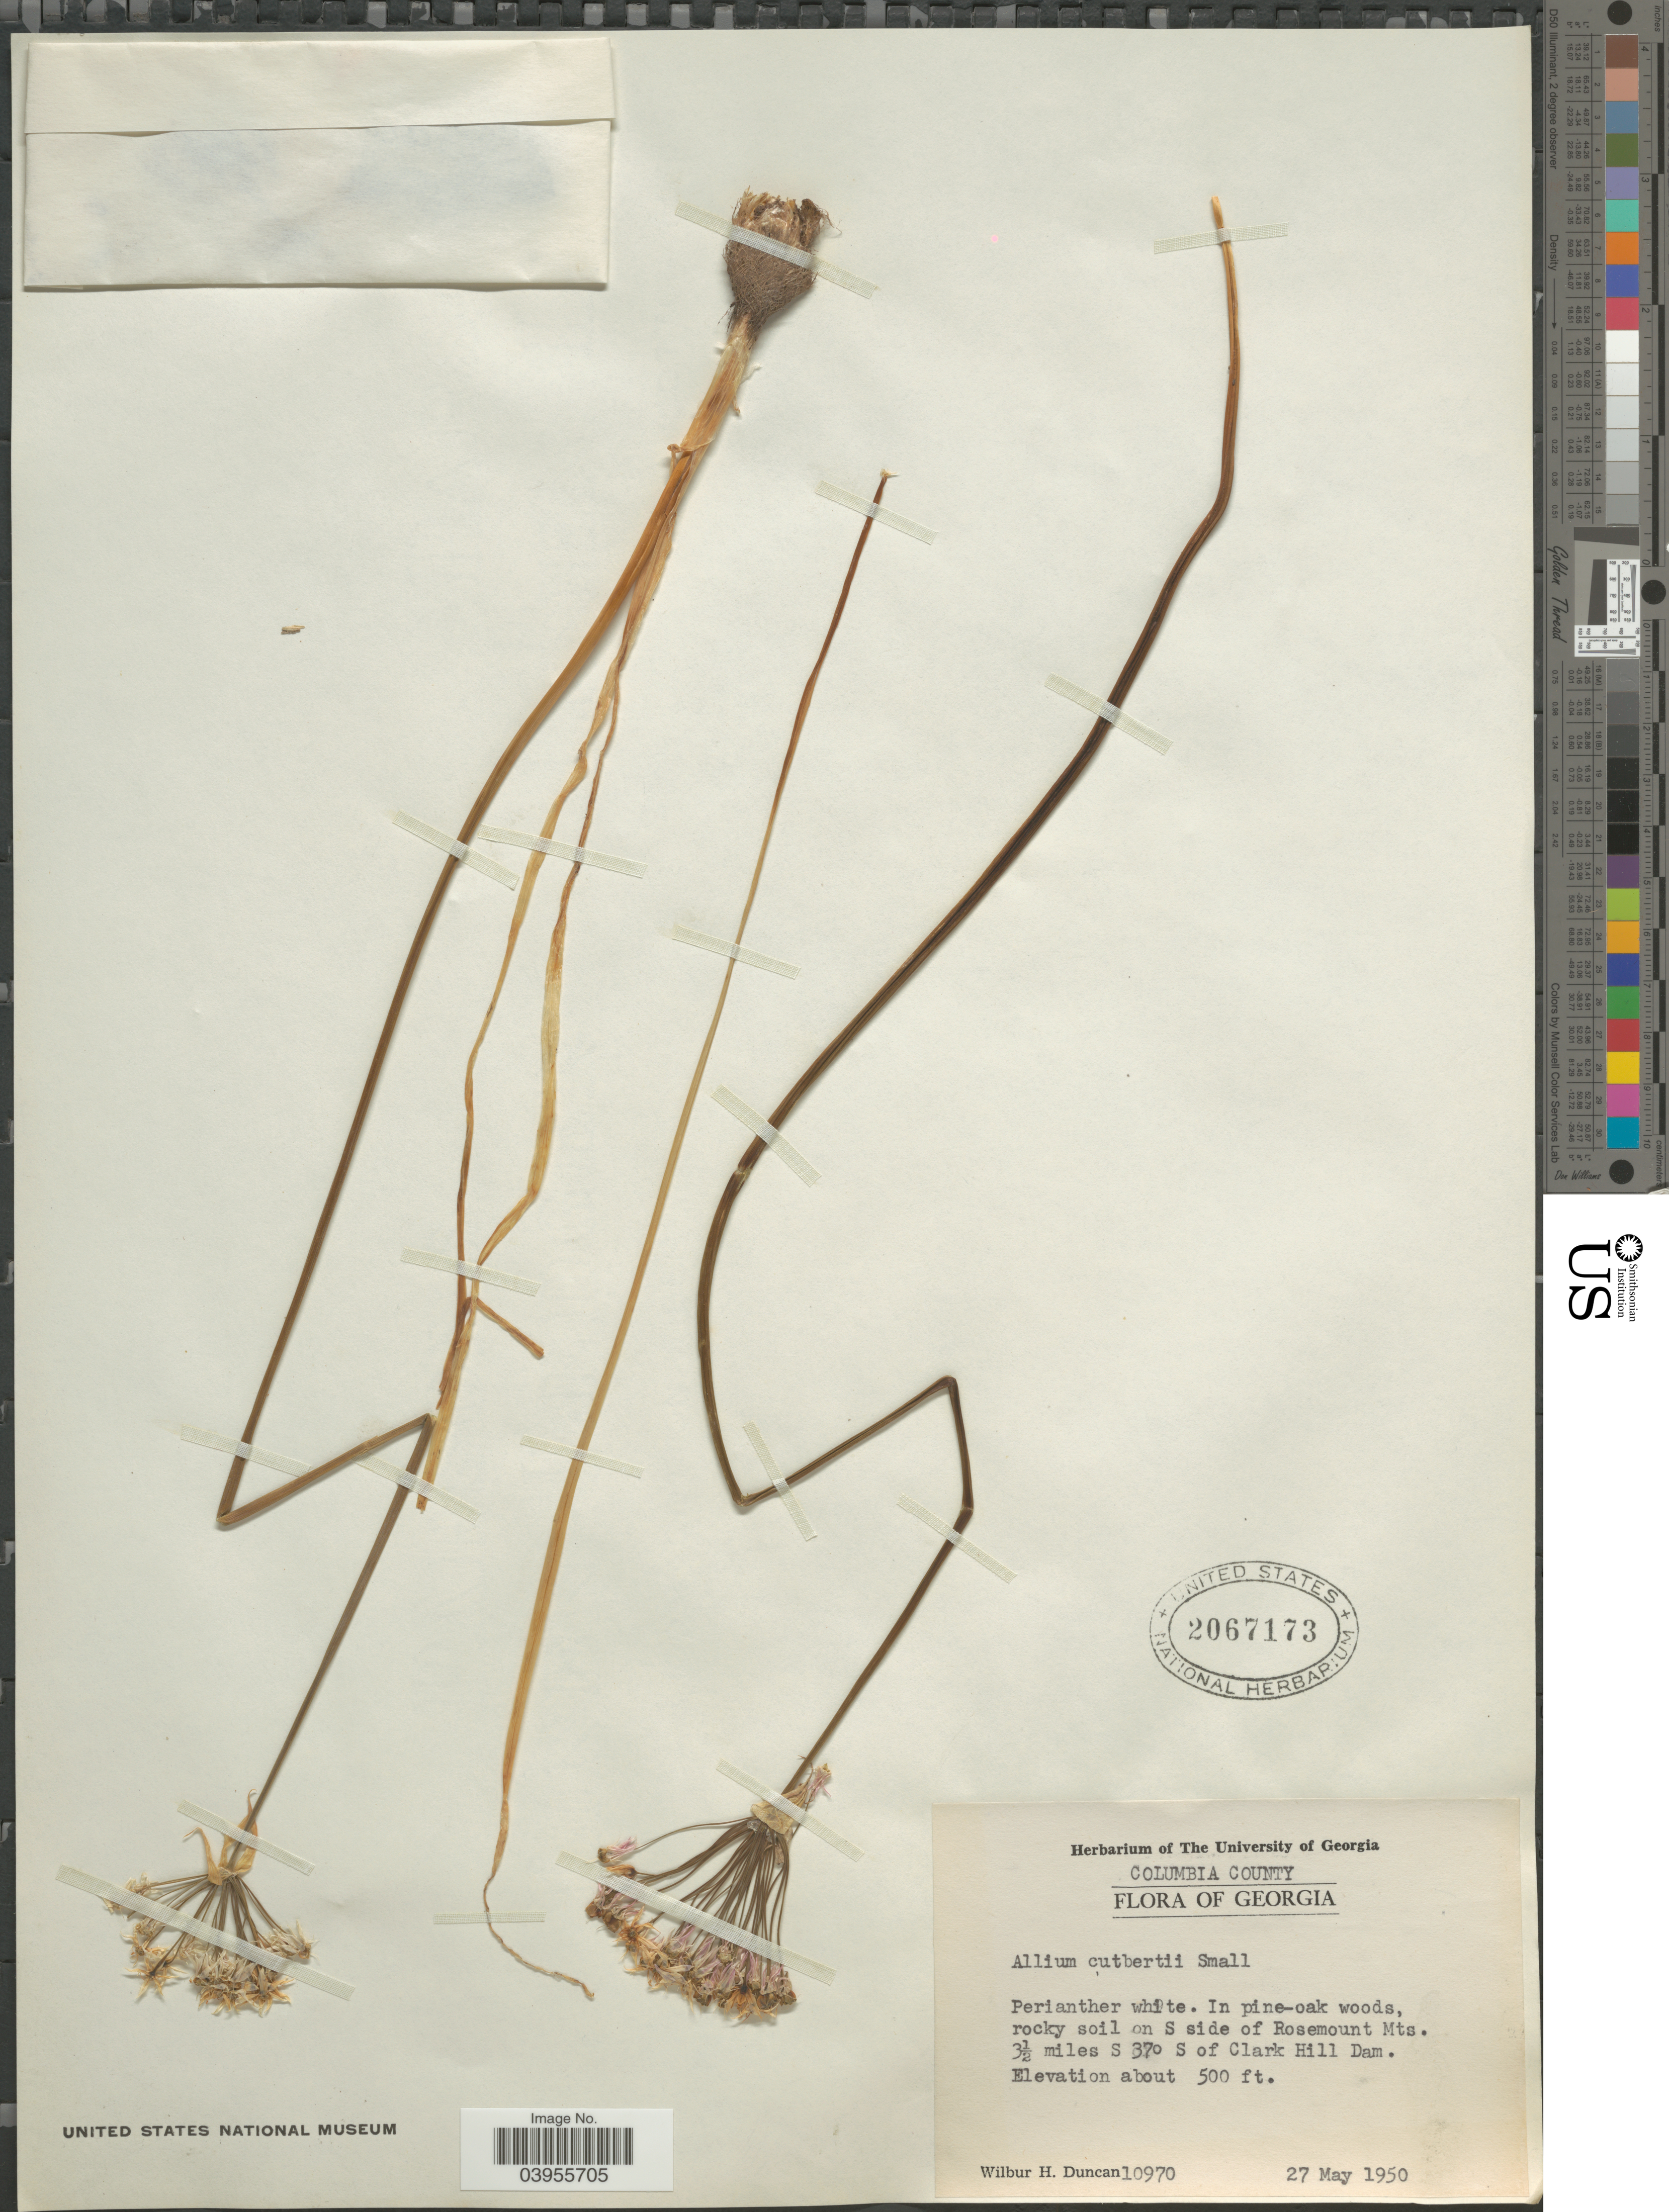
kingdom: Plantae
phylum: Tracheophyta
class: Liliopsida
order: Asparagales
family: Amaryllidaceae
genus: Allium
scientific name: Allium cuthbertii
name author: Small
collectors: W. H. Duncan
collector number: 10970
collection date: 1950-05-27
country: United States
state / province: Georgia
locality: Columbia County. On S side of Rosemount Mts. 3½ miles S 37° S of Clark Hill Dam.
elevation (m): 152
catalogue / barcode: US 2067173